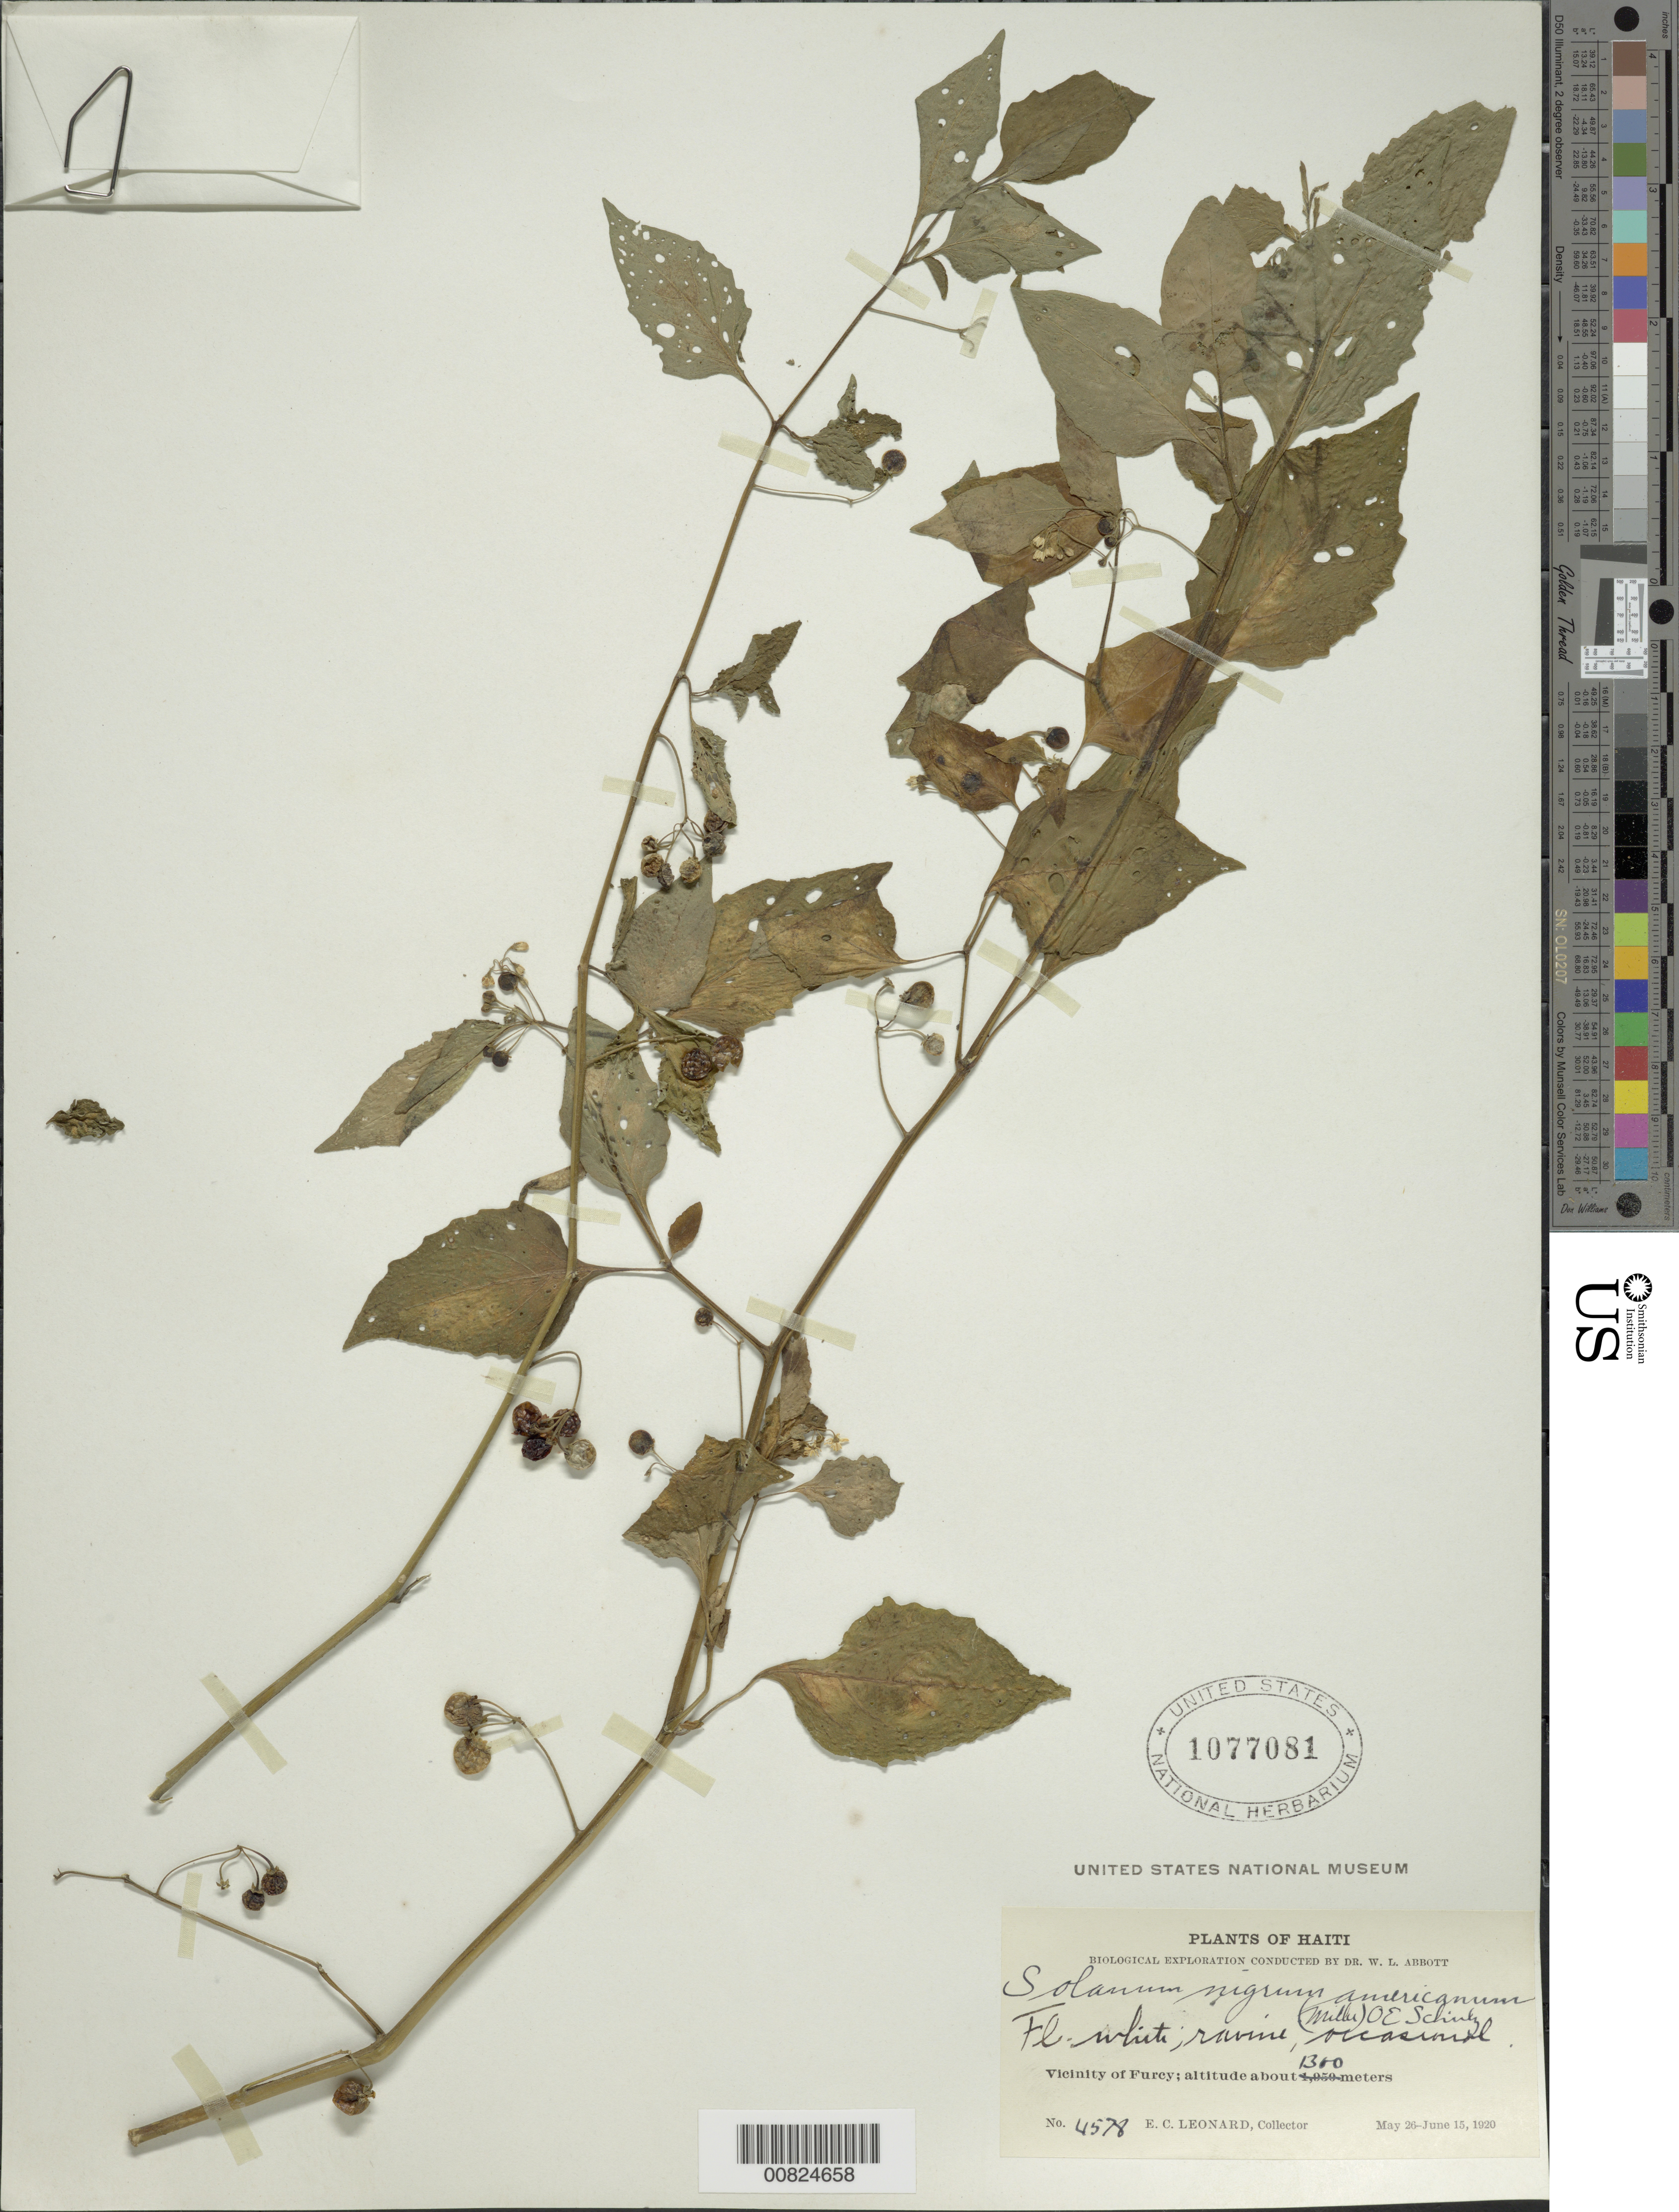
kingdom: Plantae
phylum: Tracheophyta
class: Magnoliopsida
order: Solanales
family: Solanaceae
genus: Solanum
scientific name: Solanum nigrum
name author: L.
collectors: E. C. Leonard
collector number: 4578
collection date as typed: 26 May 1920 to 15 Jun 1920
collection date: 1920-05-26/1920-06-15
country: Haiti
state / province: Ouest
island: Hispaniola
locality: Vicinity of Furcy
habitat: In ravine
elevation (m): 1300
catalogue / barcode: US 1077081